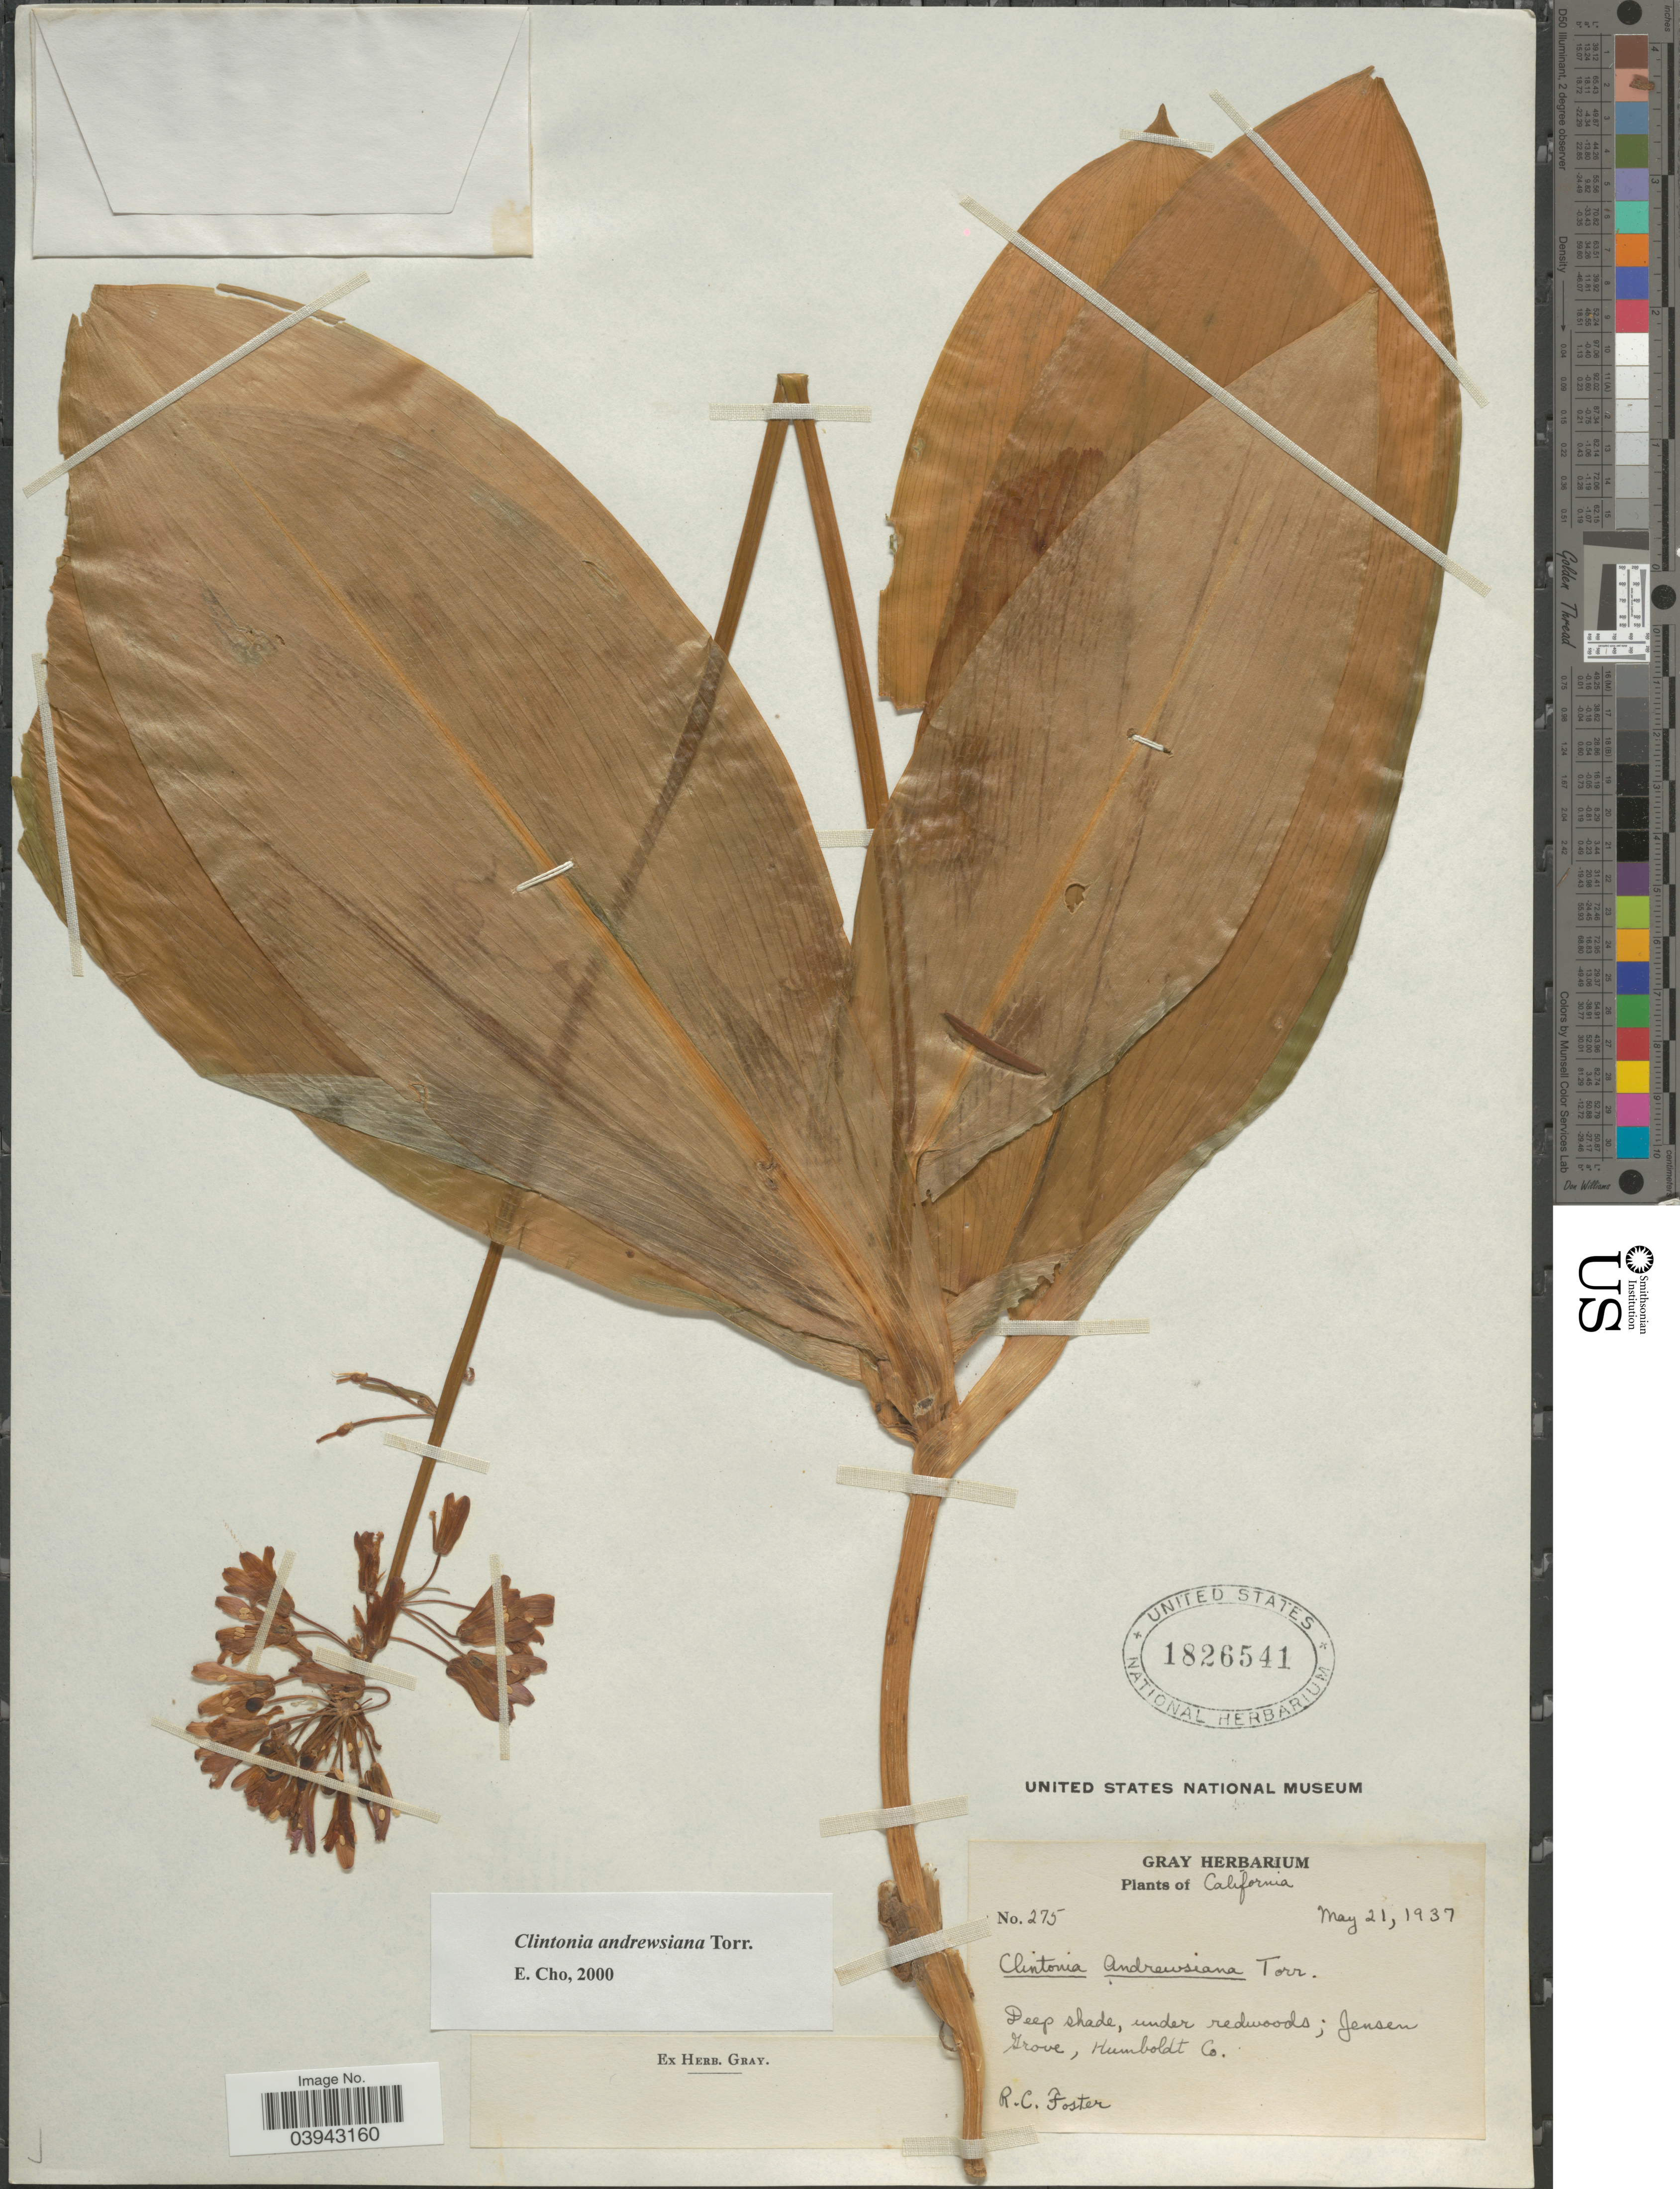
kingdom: Plantae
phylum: Tracheophyta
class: Liliopsida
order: Liliales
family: Liliaceae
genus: Clintonia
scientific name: Clintonia andrewsiana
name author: Torr.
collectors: R. C. Foster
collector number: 275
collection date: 1937-05-21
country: United States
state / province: California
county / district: Humboldt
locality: Jensen Grove, Humboldt Co.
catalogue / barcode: US 1826541